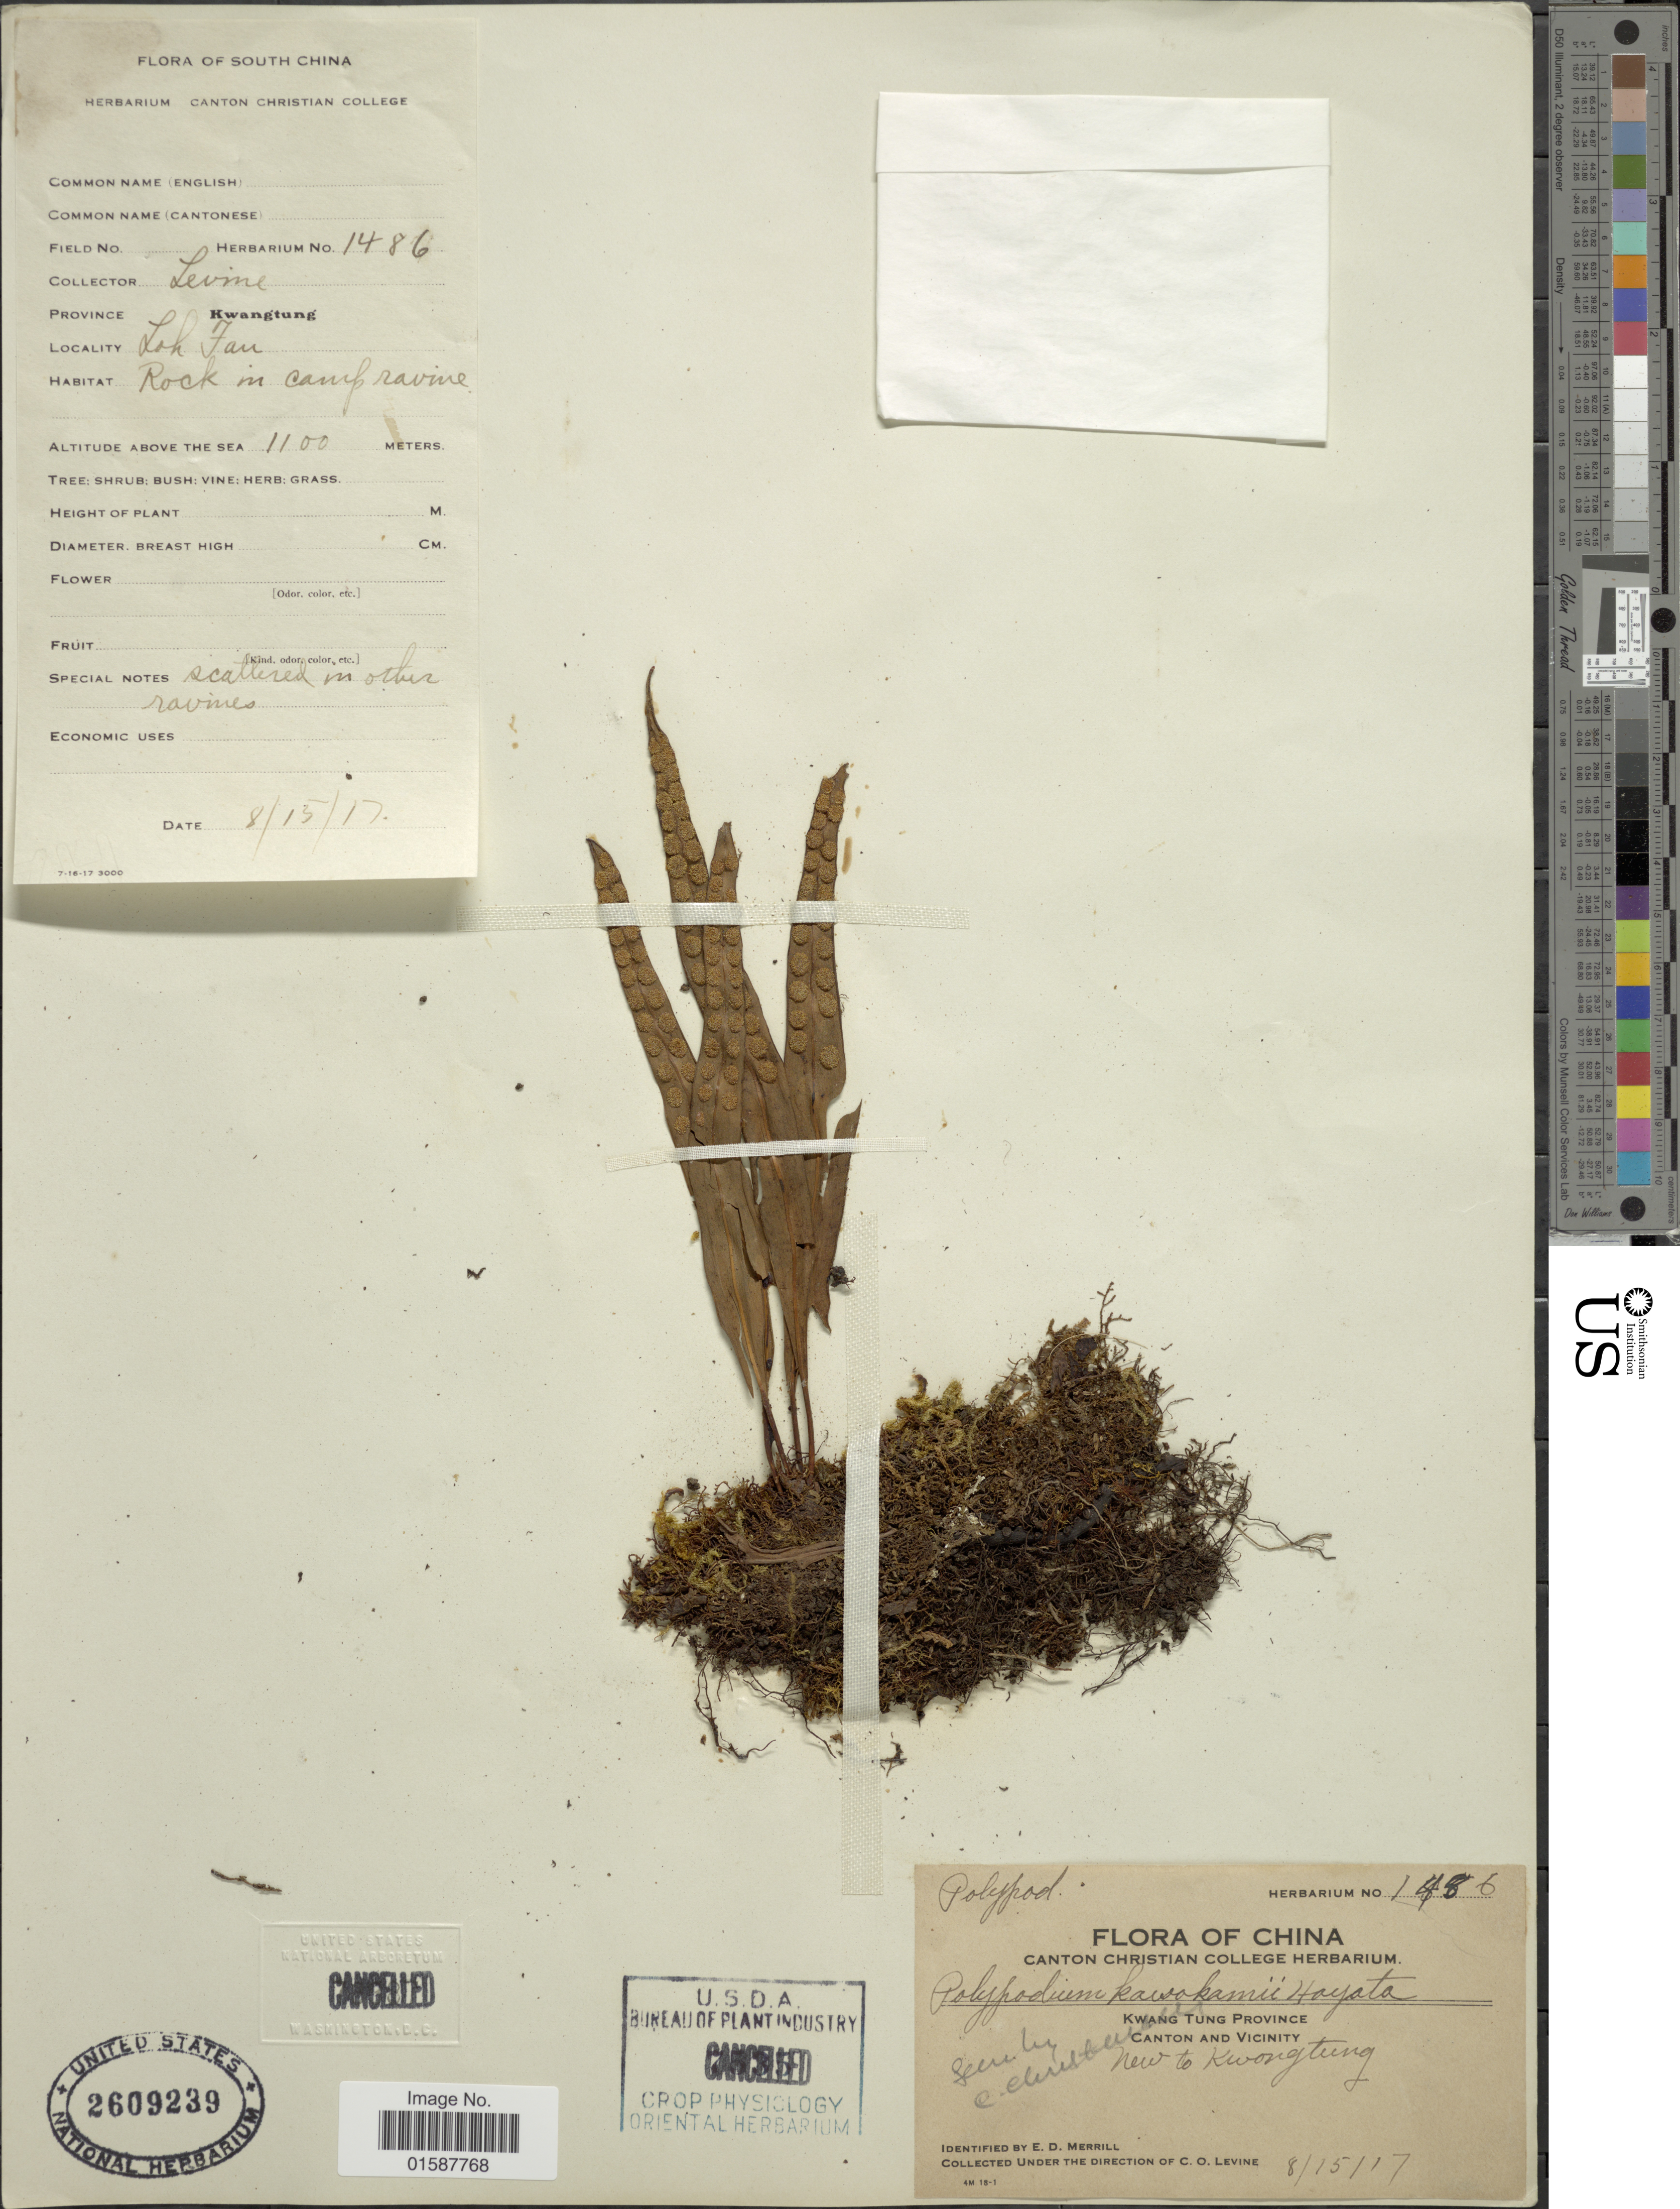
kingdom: Plantae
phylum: Tracheophyta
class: Polypodiopsida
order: Polypodiales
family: Polypodiaceae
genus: Lepisorus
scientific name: Lepisorus kawakamii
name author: (Hayata) Tagawa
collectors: -. Levine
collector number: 1486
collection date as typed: Transcribed d/m/y: 15/8/17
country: China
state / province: Guangdong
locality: Province Kwangtung, Loh Fau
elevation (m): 1100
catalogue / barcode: US 2609239